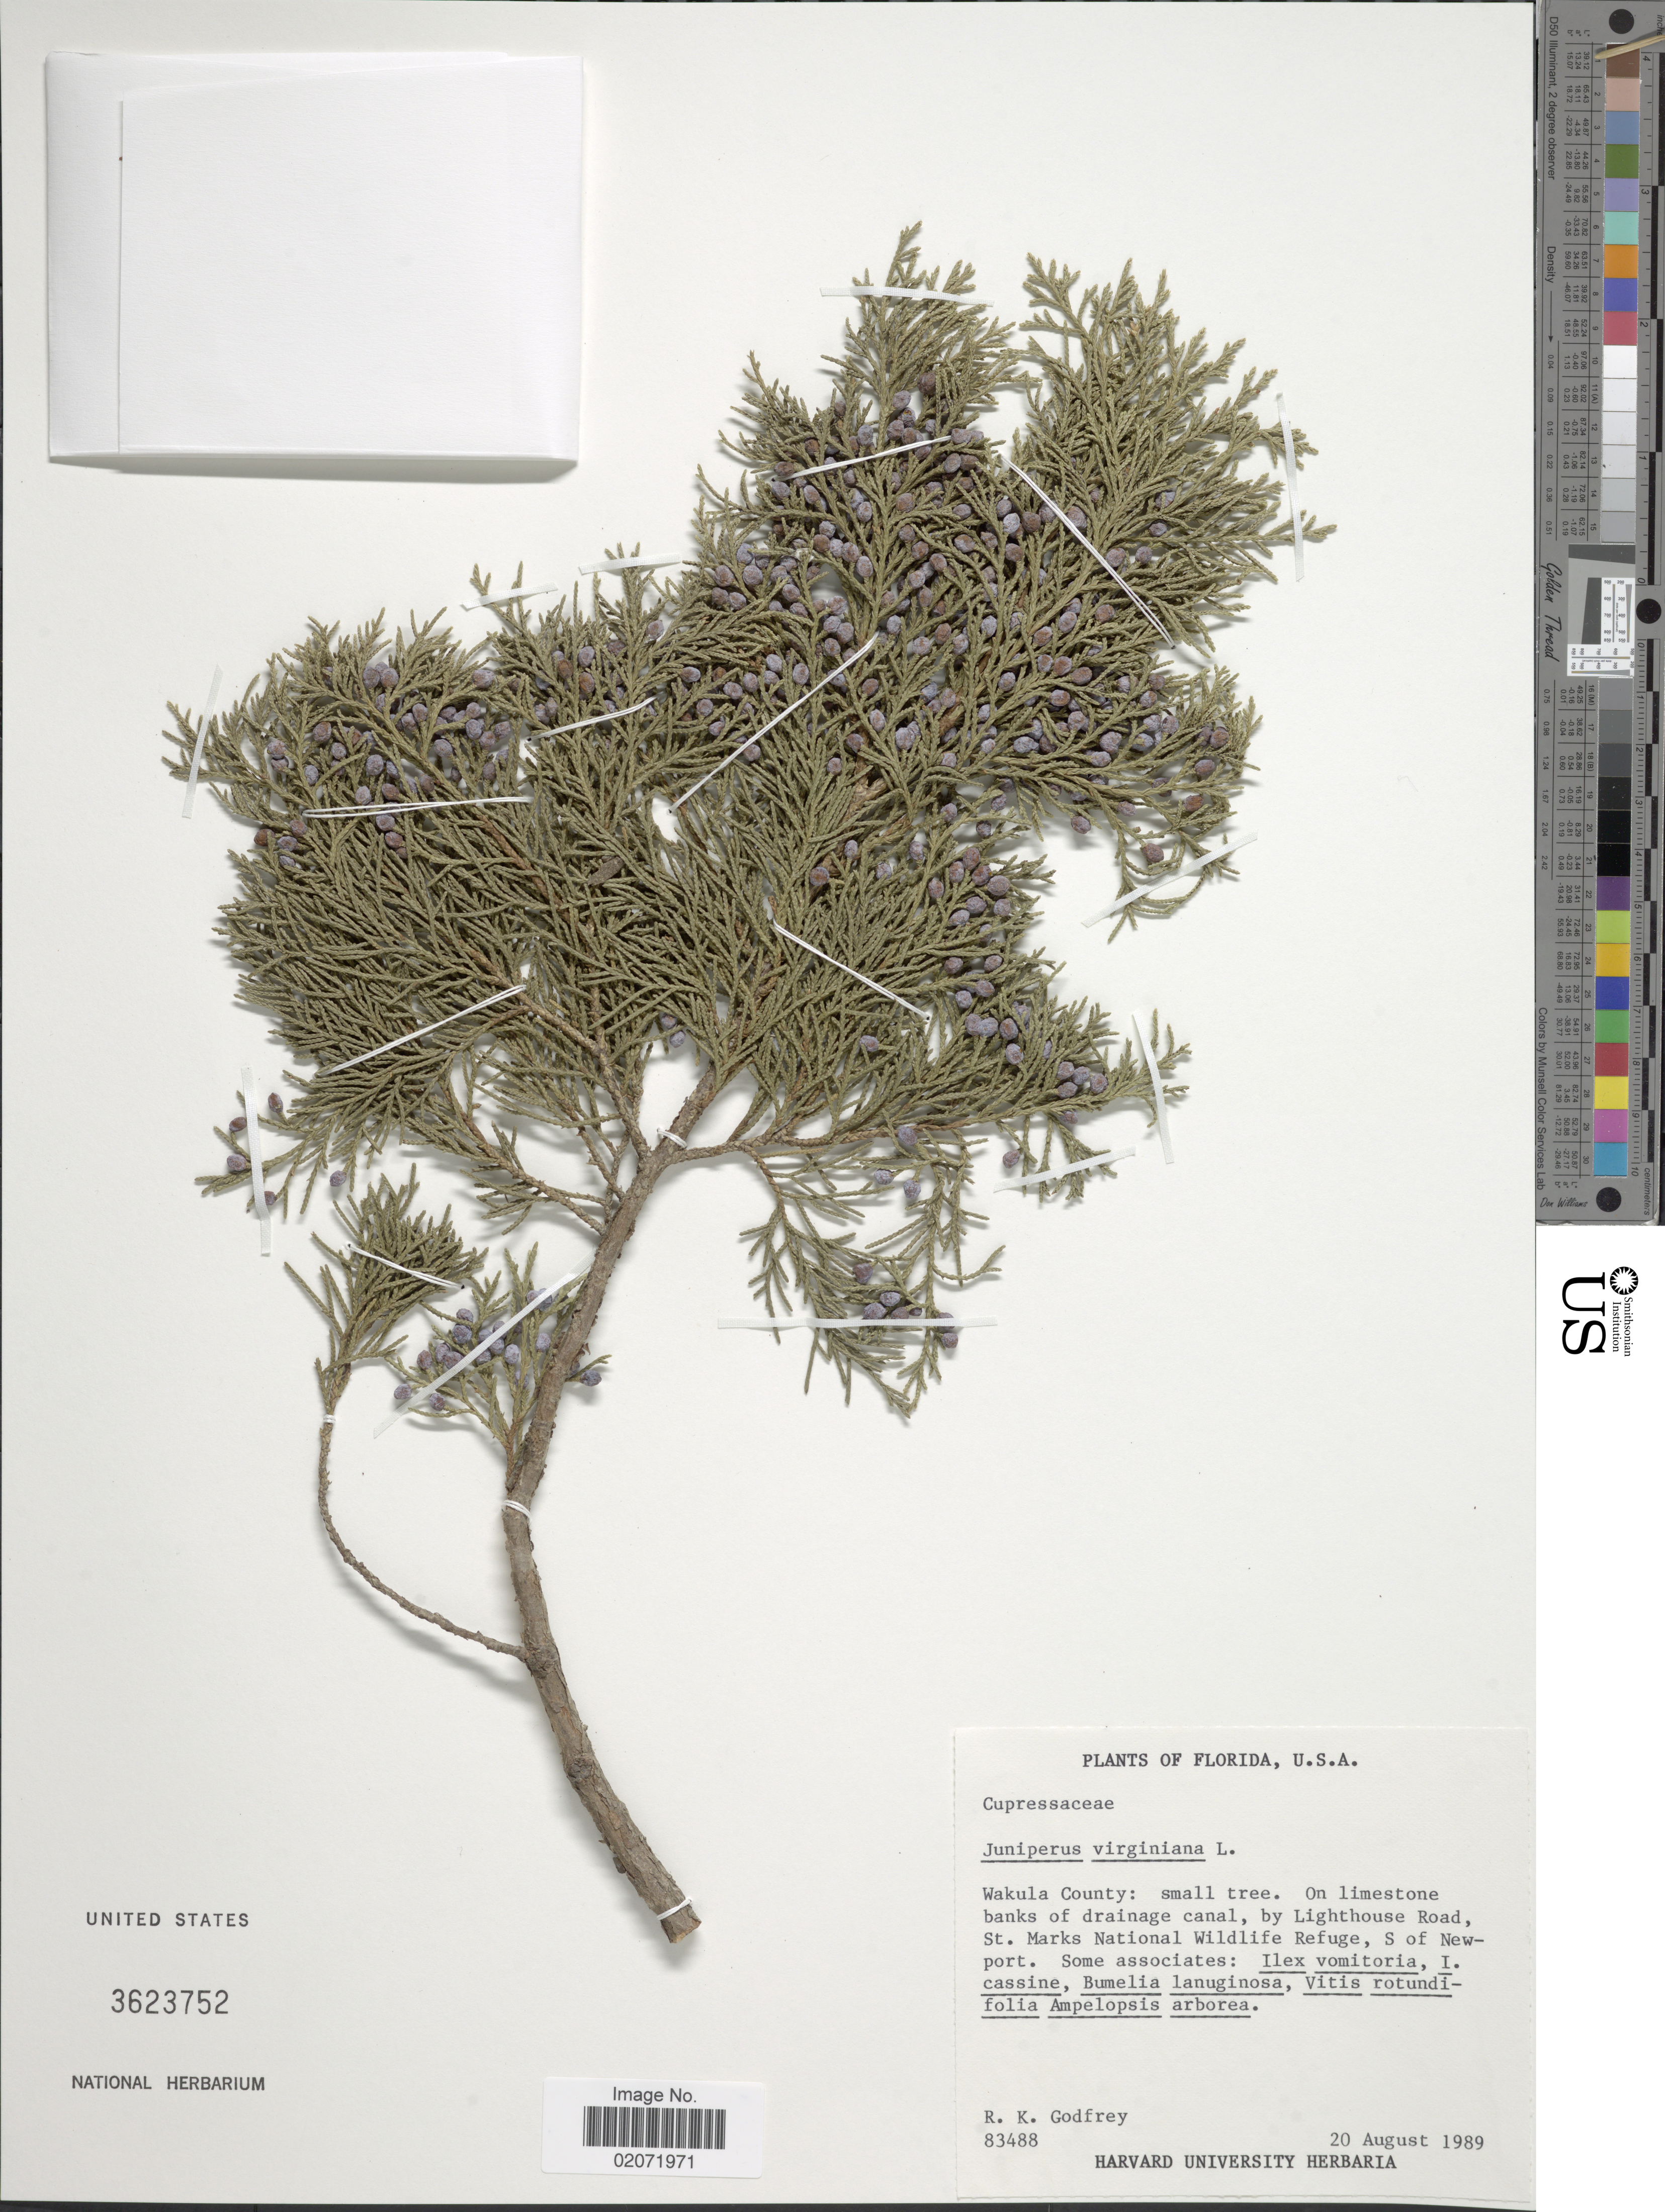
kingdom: Plantae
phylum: Tracheophyta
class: Pinopsida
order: Pinales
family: Cupressaceae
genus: Juniperus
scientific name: Juniperus virginiana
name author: L.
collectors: R. K. Godfrey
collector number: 83488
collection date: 1989-08-20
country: United States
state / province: Florida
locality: Wakula County. On limestone banks of drainage canal, by Lighthouse Road, St. Marks National Wildlife Refyge, S of New Port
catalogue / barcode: US 3623752